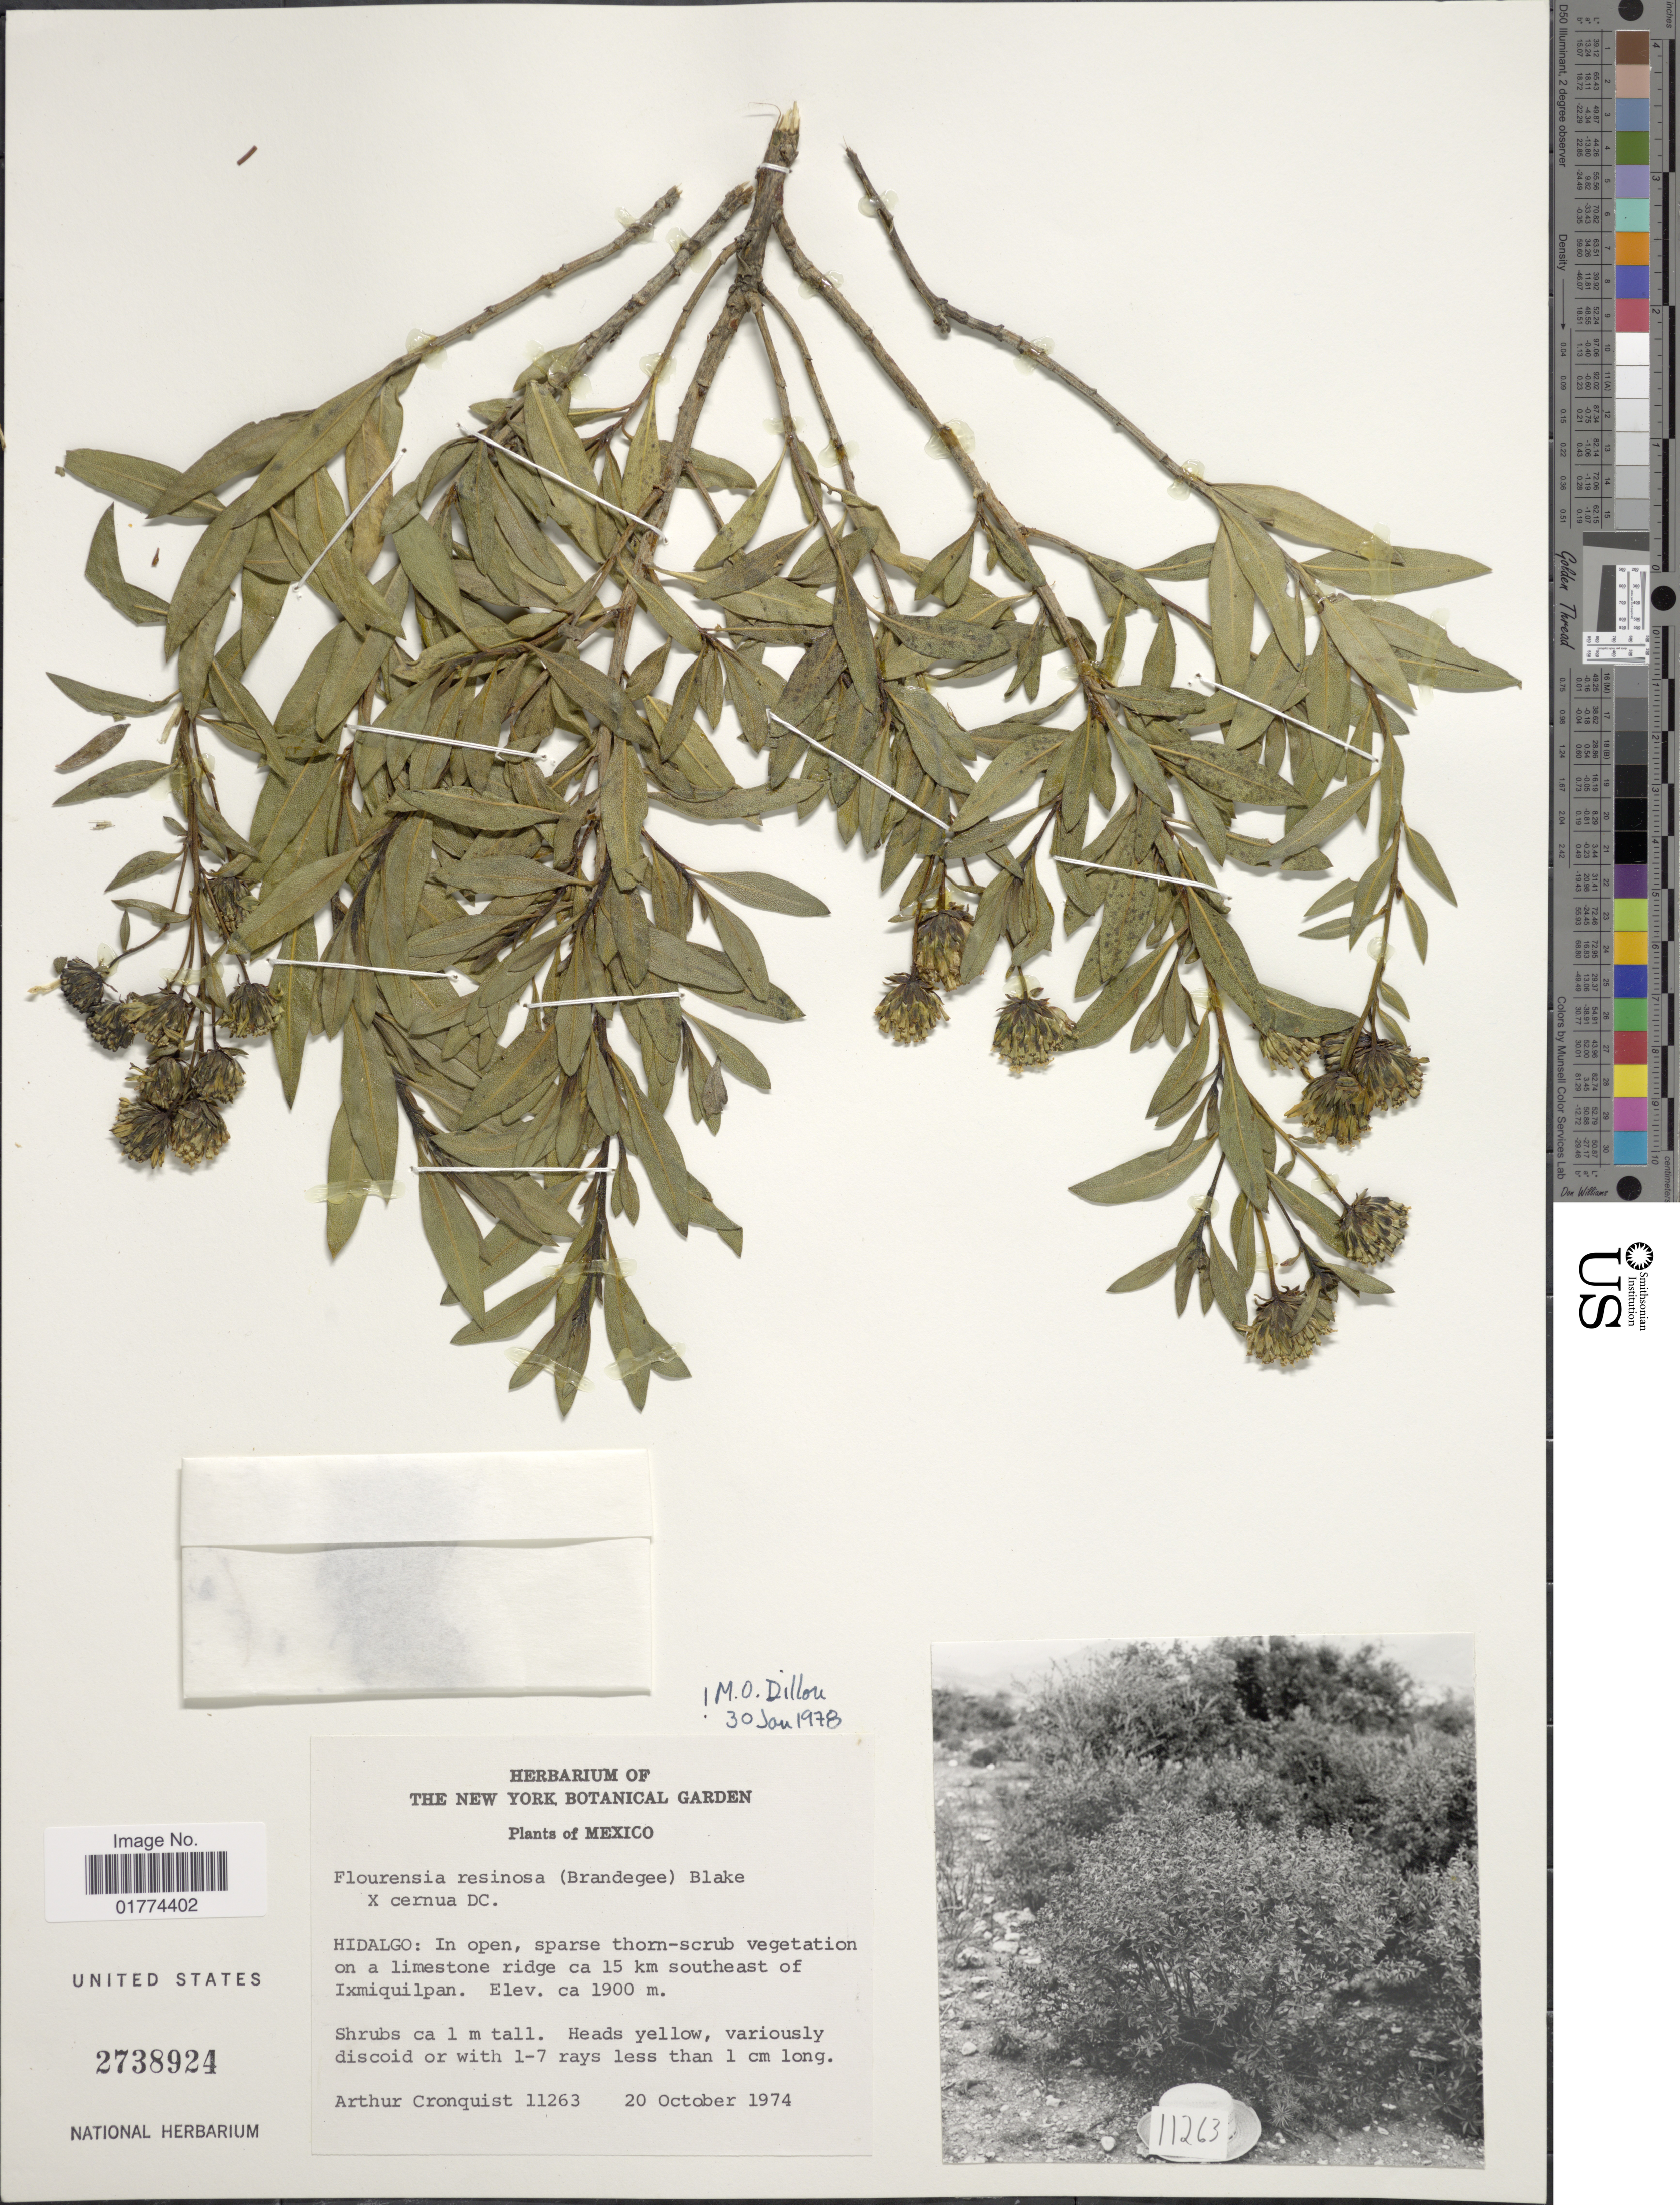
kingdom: Plantae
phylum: Tracheophyta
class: Magnoliopsida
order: Asterales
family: Asteraceae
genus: Flourensia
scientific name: Flourensia resinosa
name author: (Brandegee) S.F. Blake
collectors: A. J. Cronquist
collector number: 11263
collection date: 1974-10-20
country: Mexico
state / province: Hidalgo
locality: Ca 15 km southeast of Ixmiquilpan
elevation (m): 1900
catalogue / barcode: US 2738924